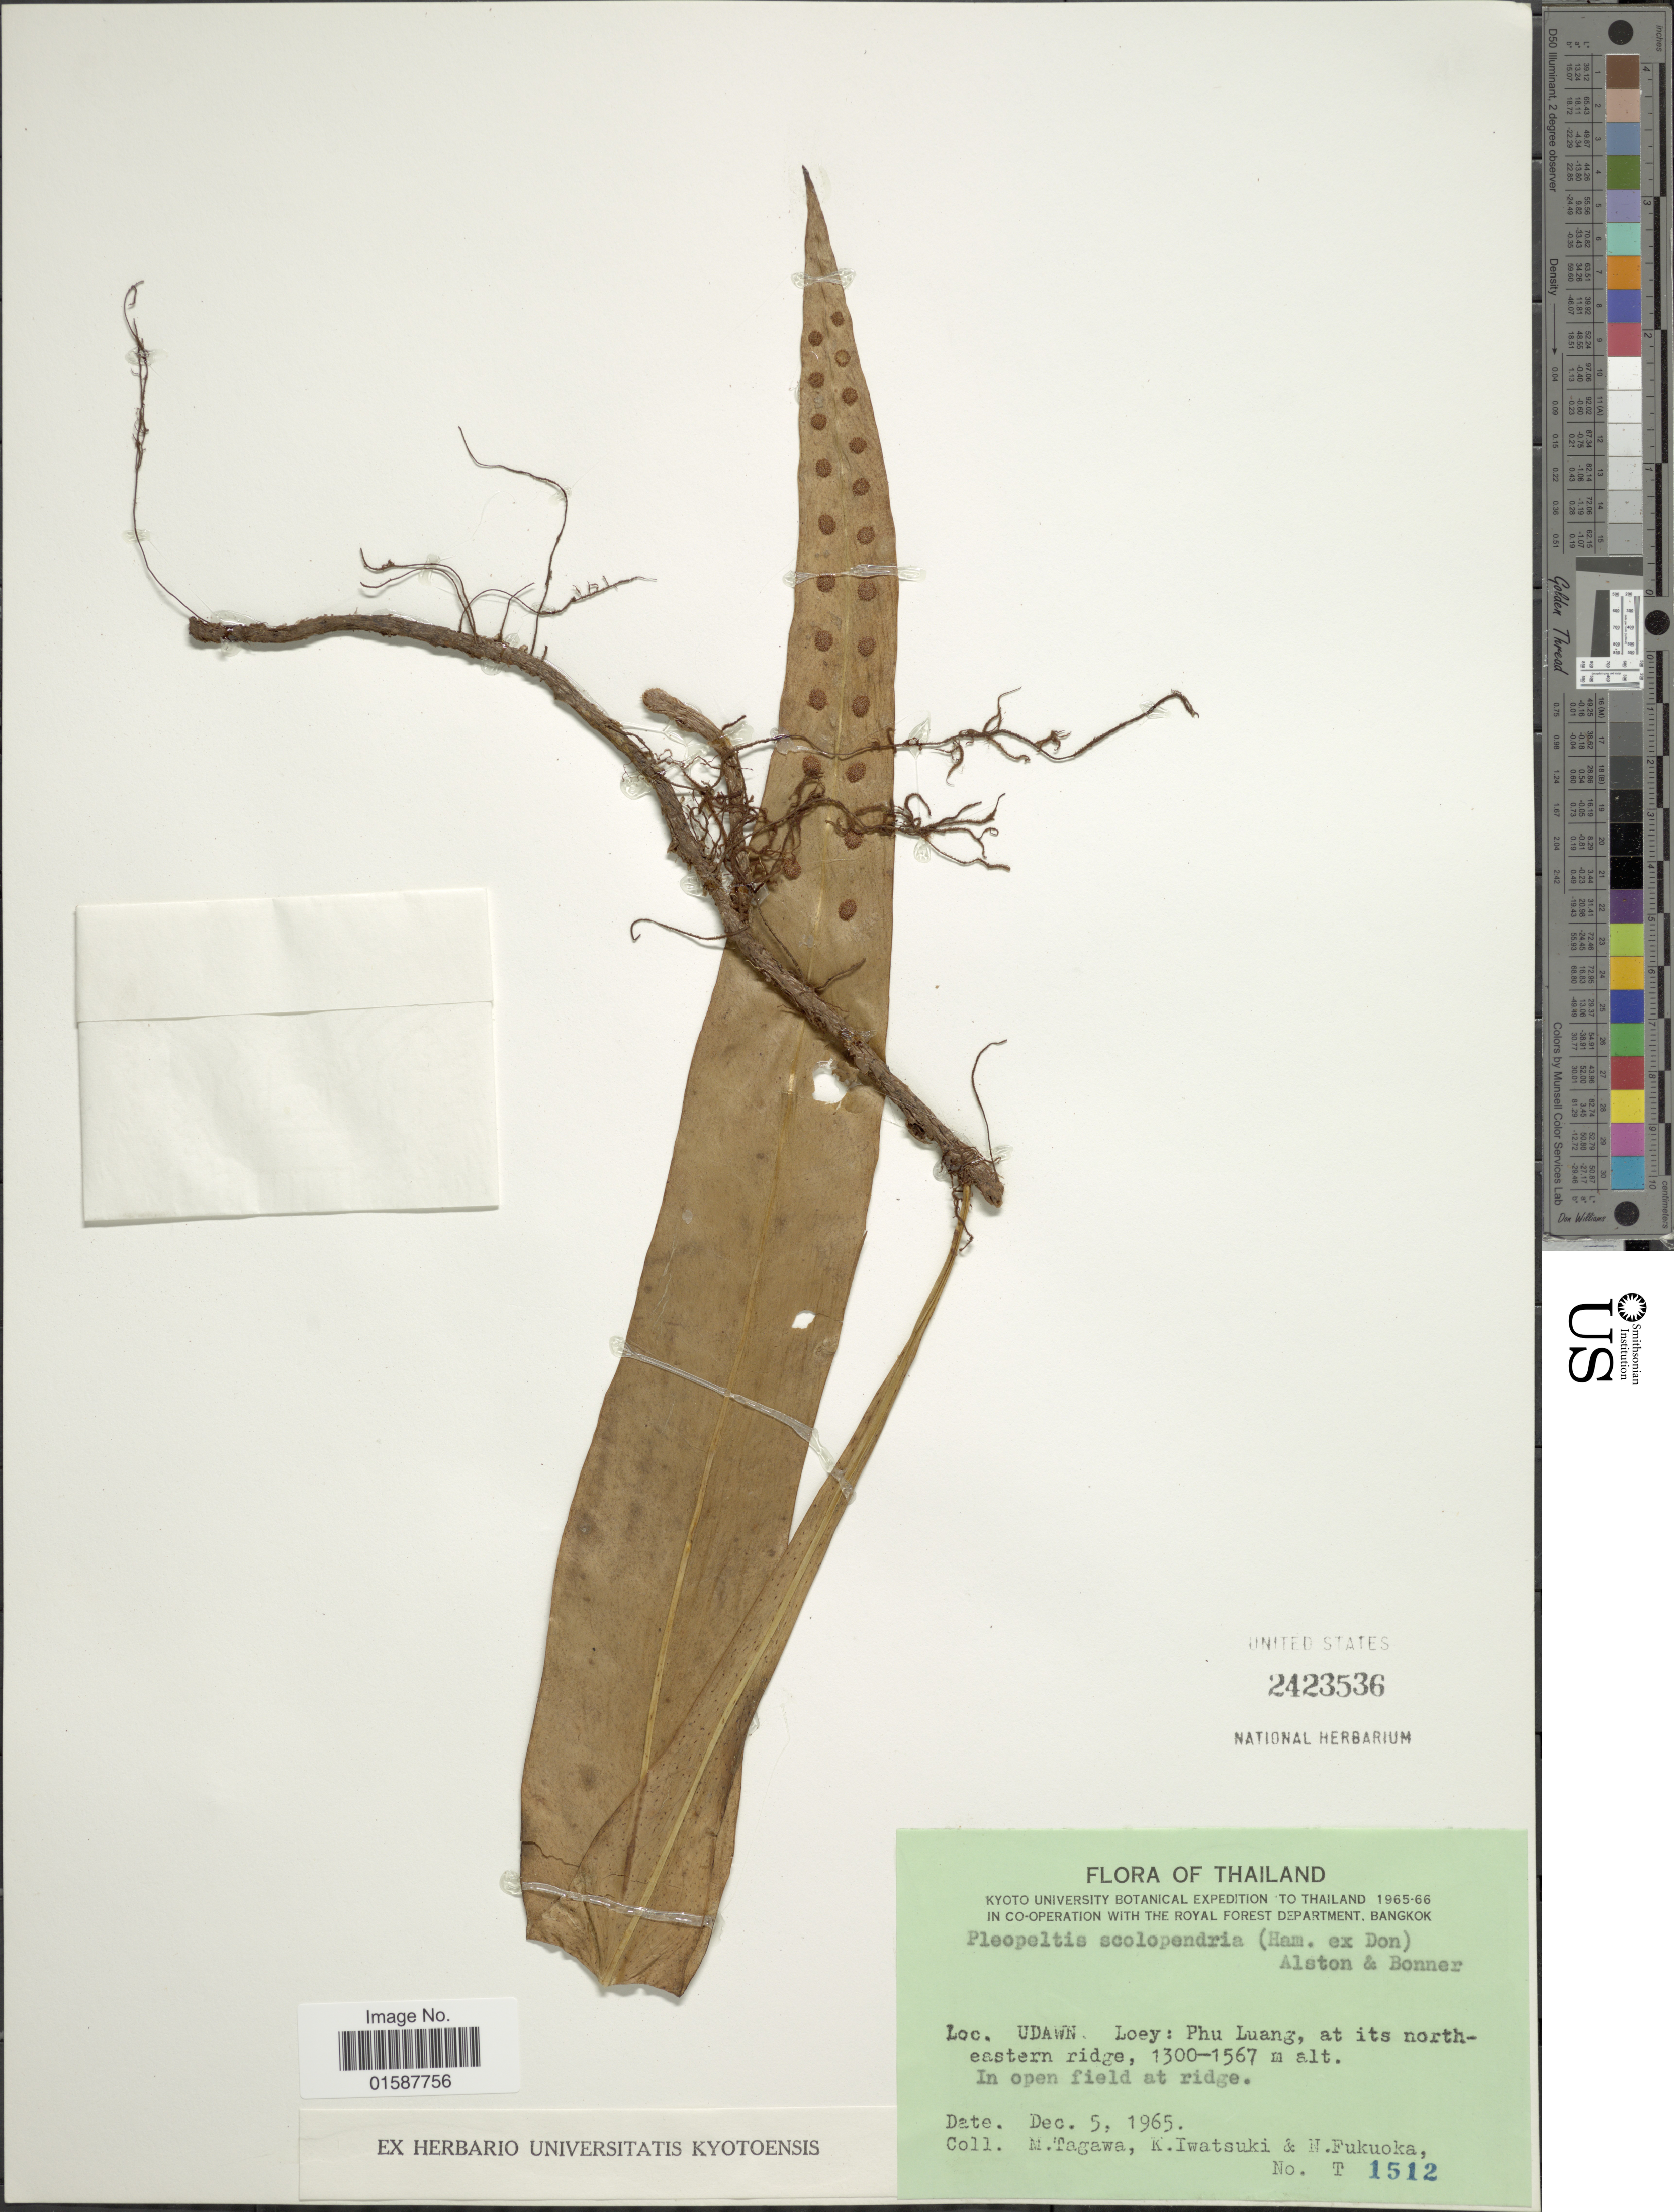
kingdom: Plantae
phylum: Tracheophyta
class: Polypodiopsida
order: Polypodiales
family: Polypodiaceae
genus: Lepisorus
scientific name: Lepisorus leiopteris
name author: (Kunze) Bir & Trikha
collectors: M. Tagawa, K. Iwatsuki & N. Fukuoka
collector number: T1512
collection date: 1965-12-05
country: Thailand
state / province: Loei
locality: Udawn, Loey: Phu Luang, at its northeastern ridge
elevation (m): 1300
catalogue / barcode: US 2423536